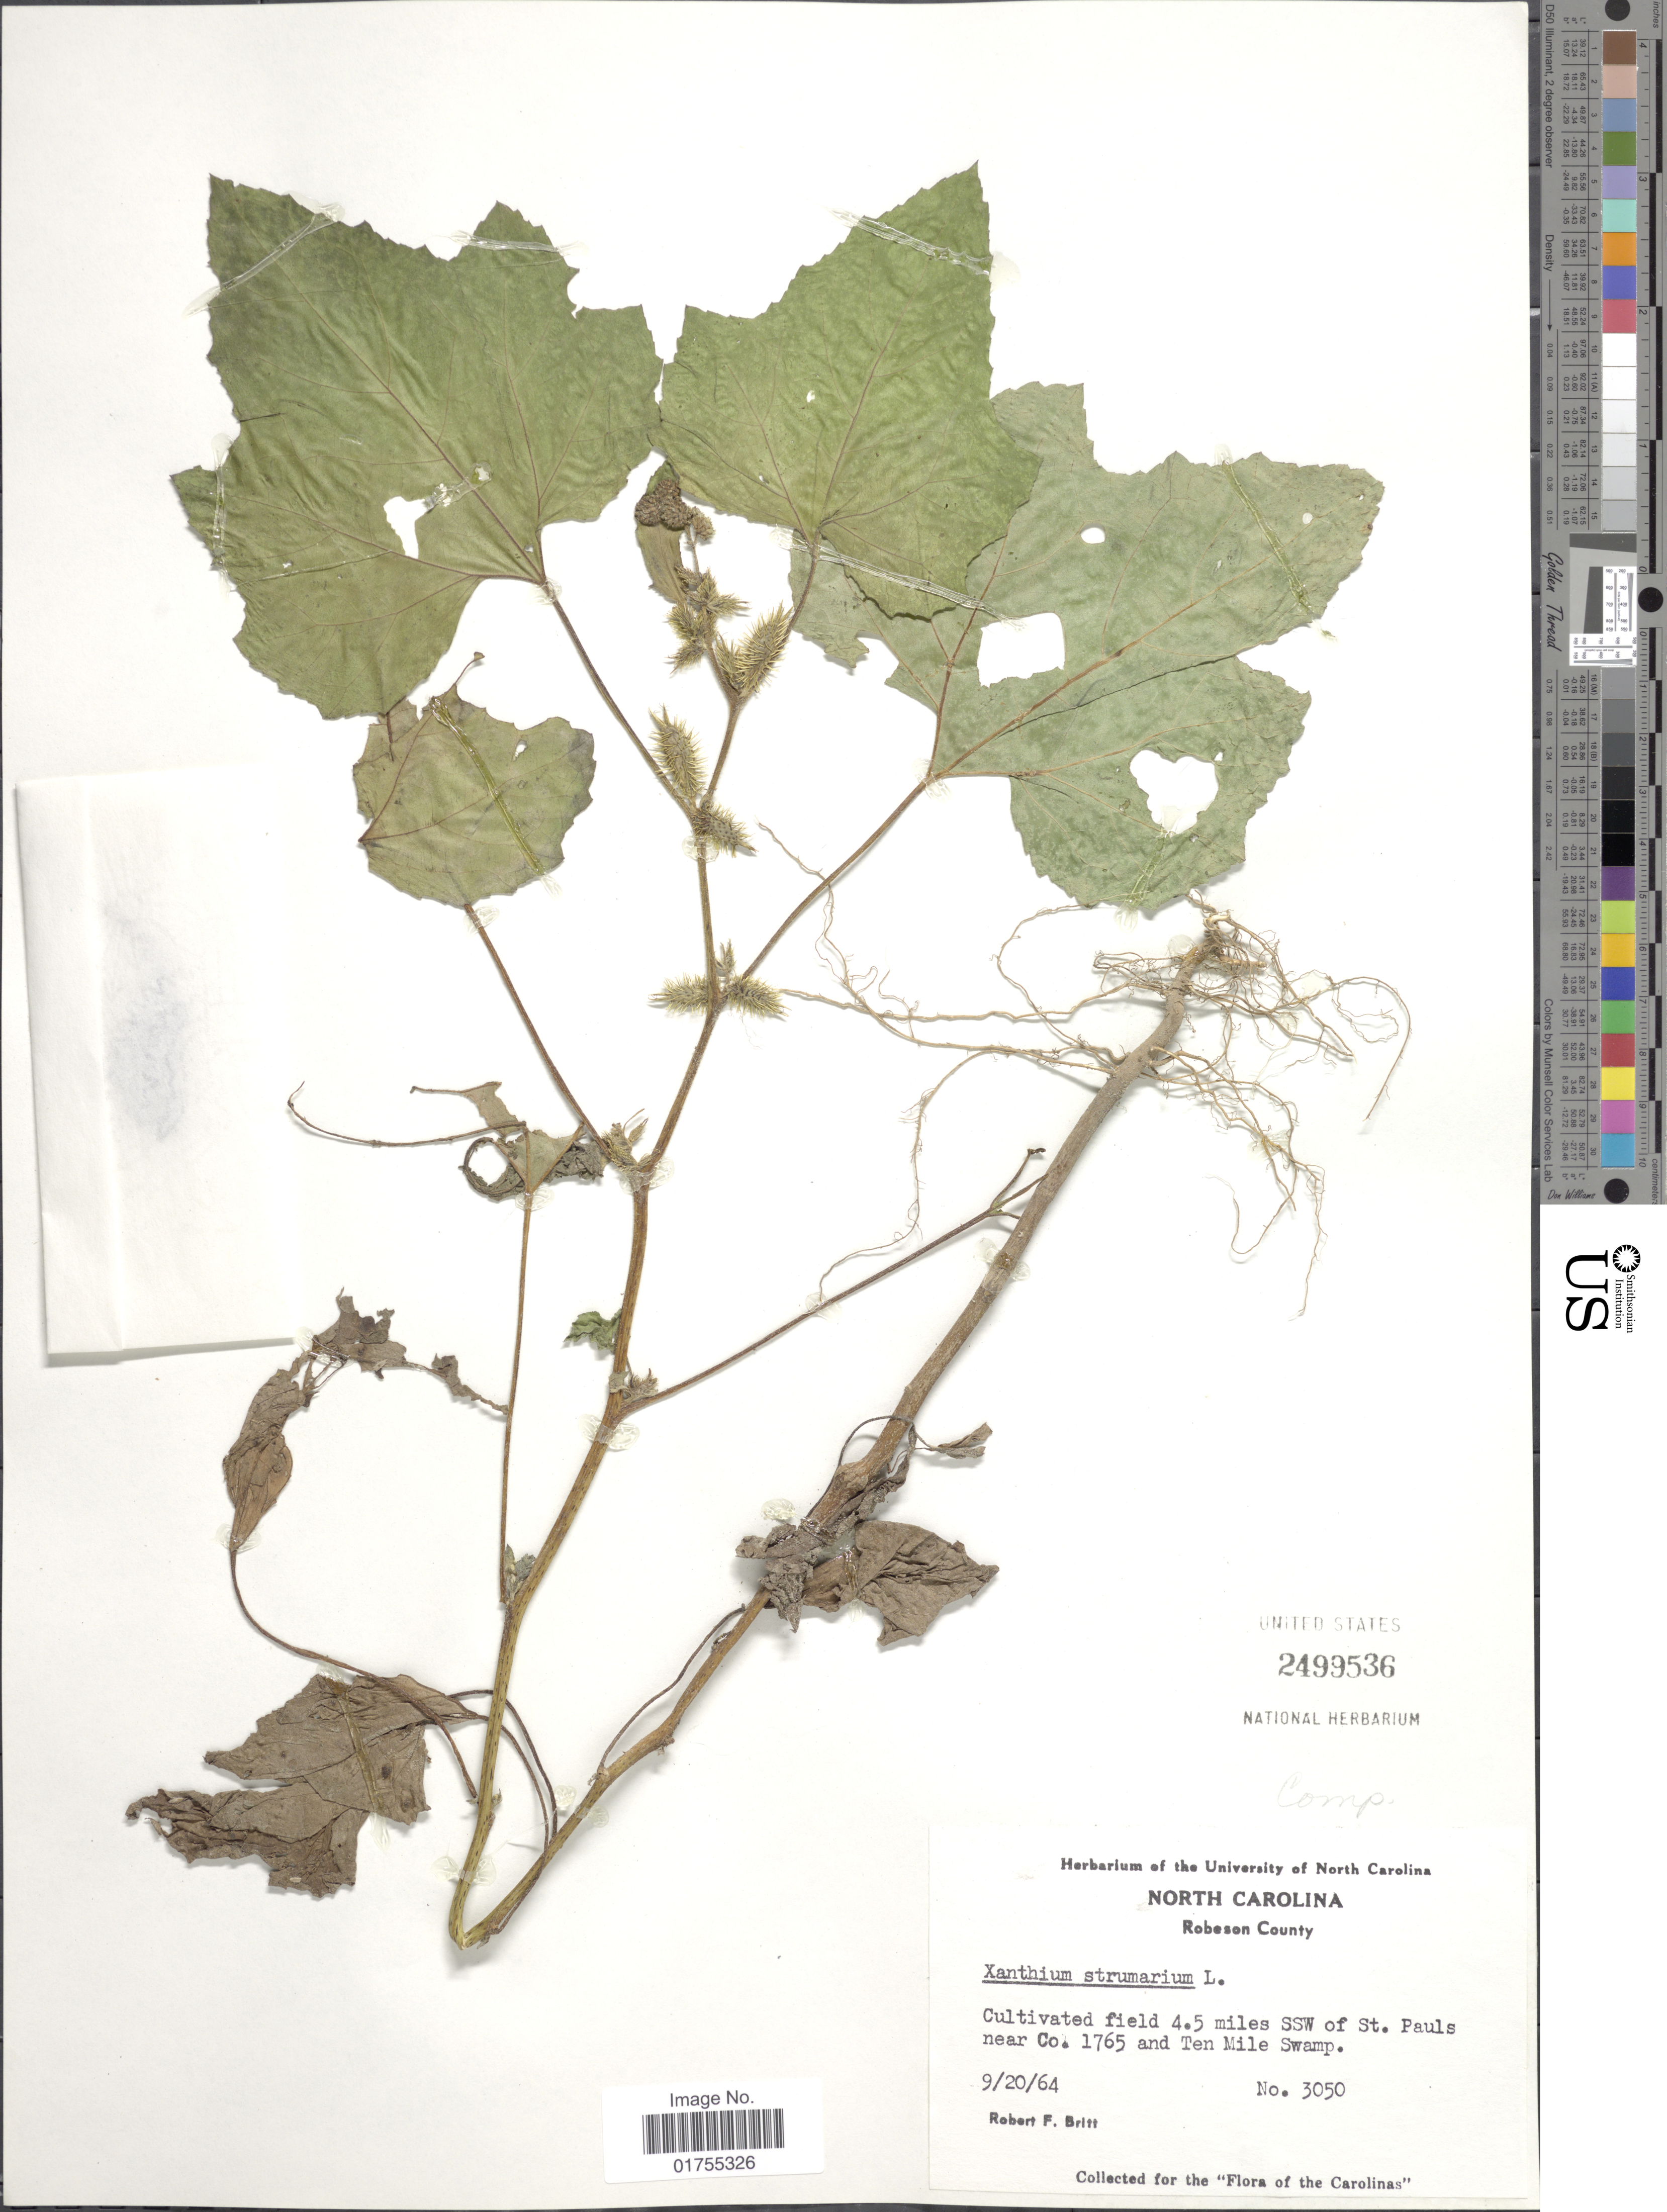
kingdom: Plantae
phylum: Tracheophyta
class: Magnoliopsida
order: Asterales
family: Asteraceae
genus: Xanthium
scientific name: Xanthium strumarium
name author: L.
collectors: R. Britt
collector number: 3050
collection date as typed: Transcribed d/m/y: 20/9/64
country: United States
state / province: North Carolina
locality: Robeson County, 4.5. miles SSW of St. Pauls near Co. 1765 and Ten Mile Swamp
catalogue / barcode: US 2499536